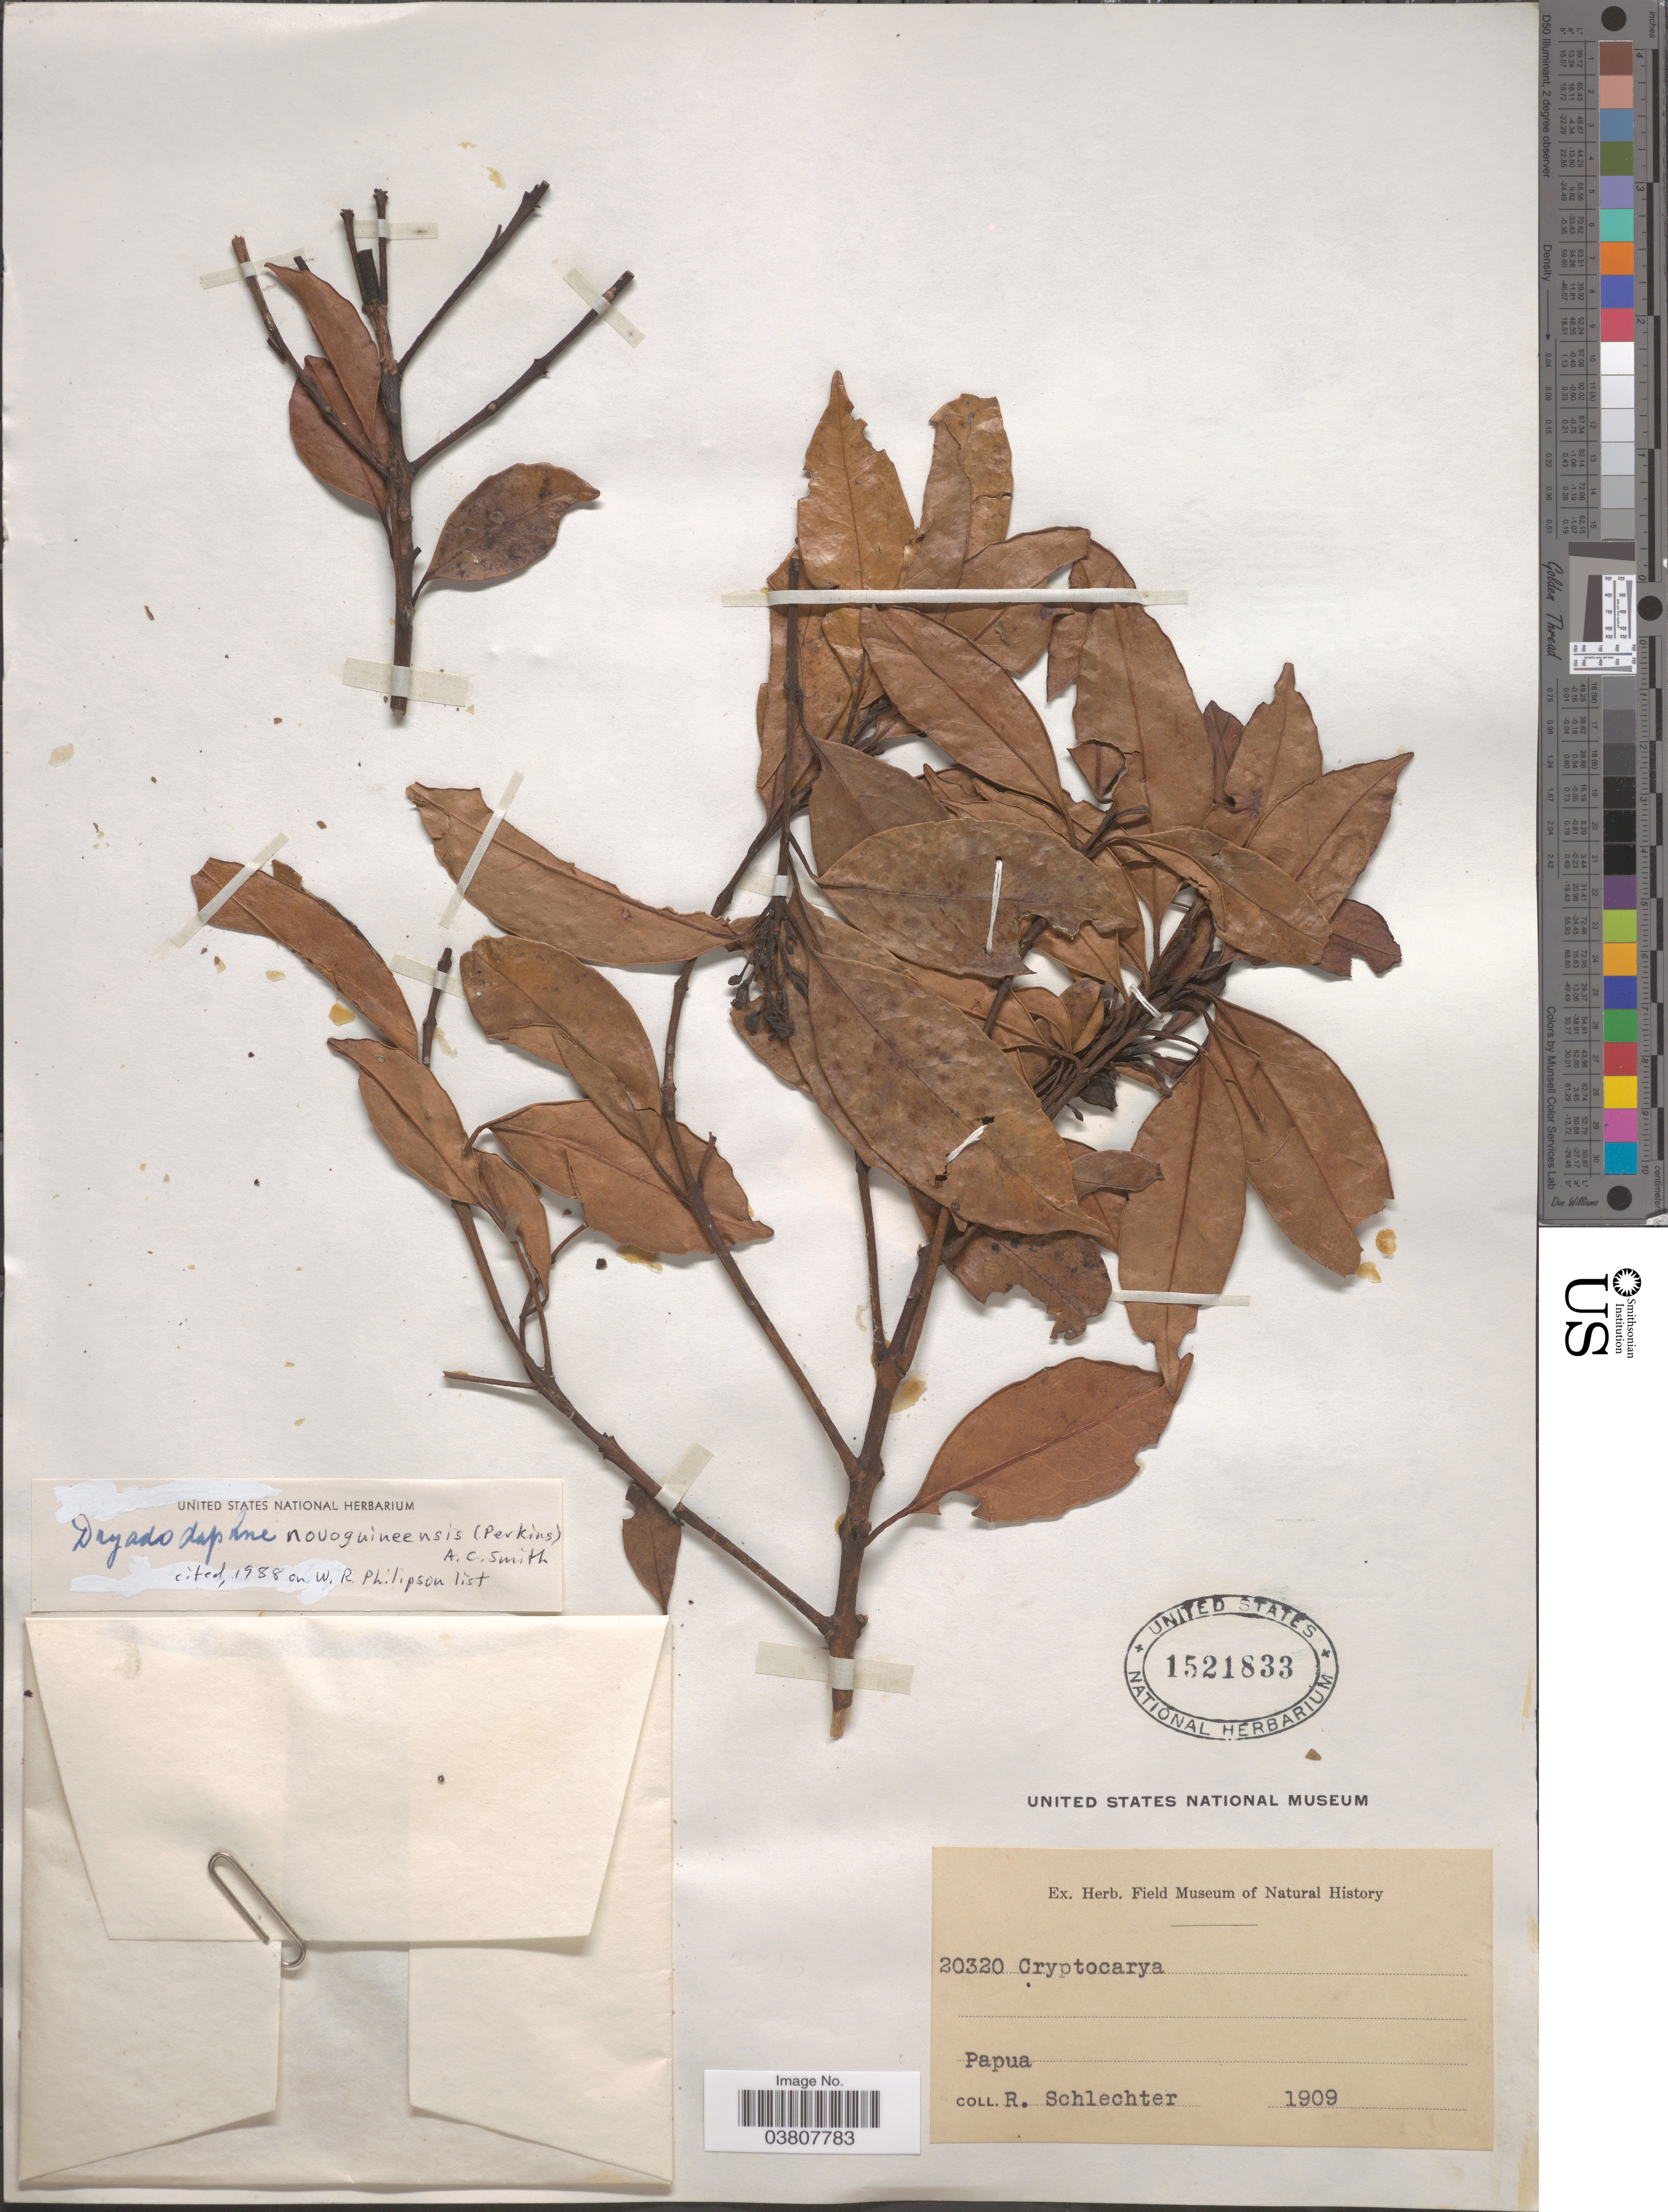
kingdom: Plantae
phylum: Tracheophyta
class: Magnoliopsida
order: Laurales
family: Atherospermataceae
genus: Dryadodaphne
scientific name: Dryadodaphne novoguineensis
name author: (Perkins) A.C. Sm.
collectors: R. Schlechter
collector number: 20320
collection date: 1909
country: Papua New Guinea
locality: Papua.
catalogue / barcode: US 1521833